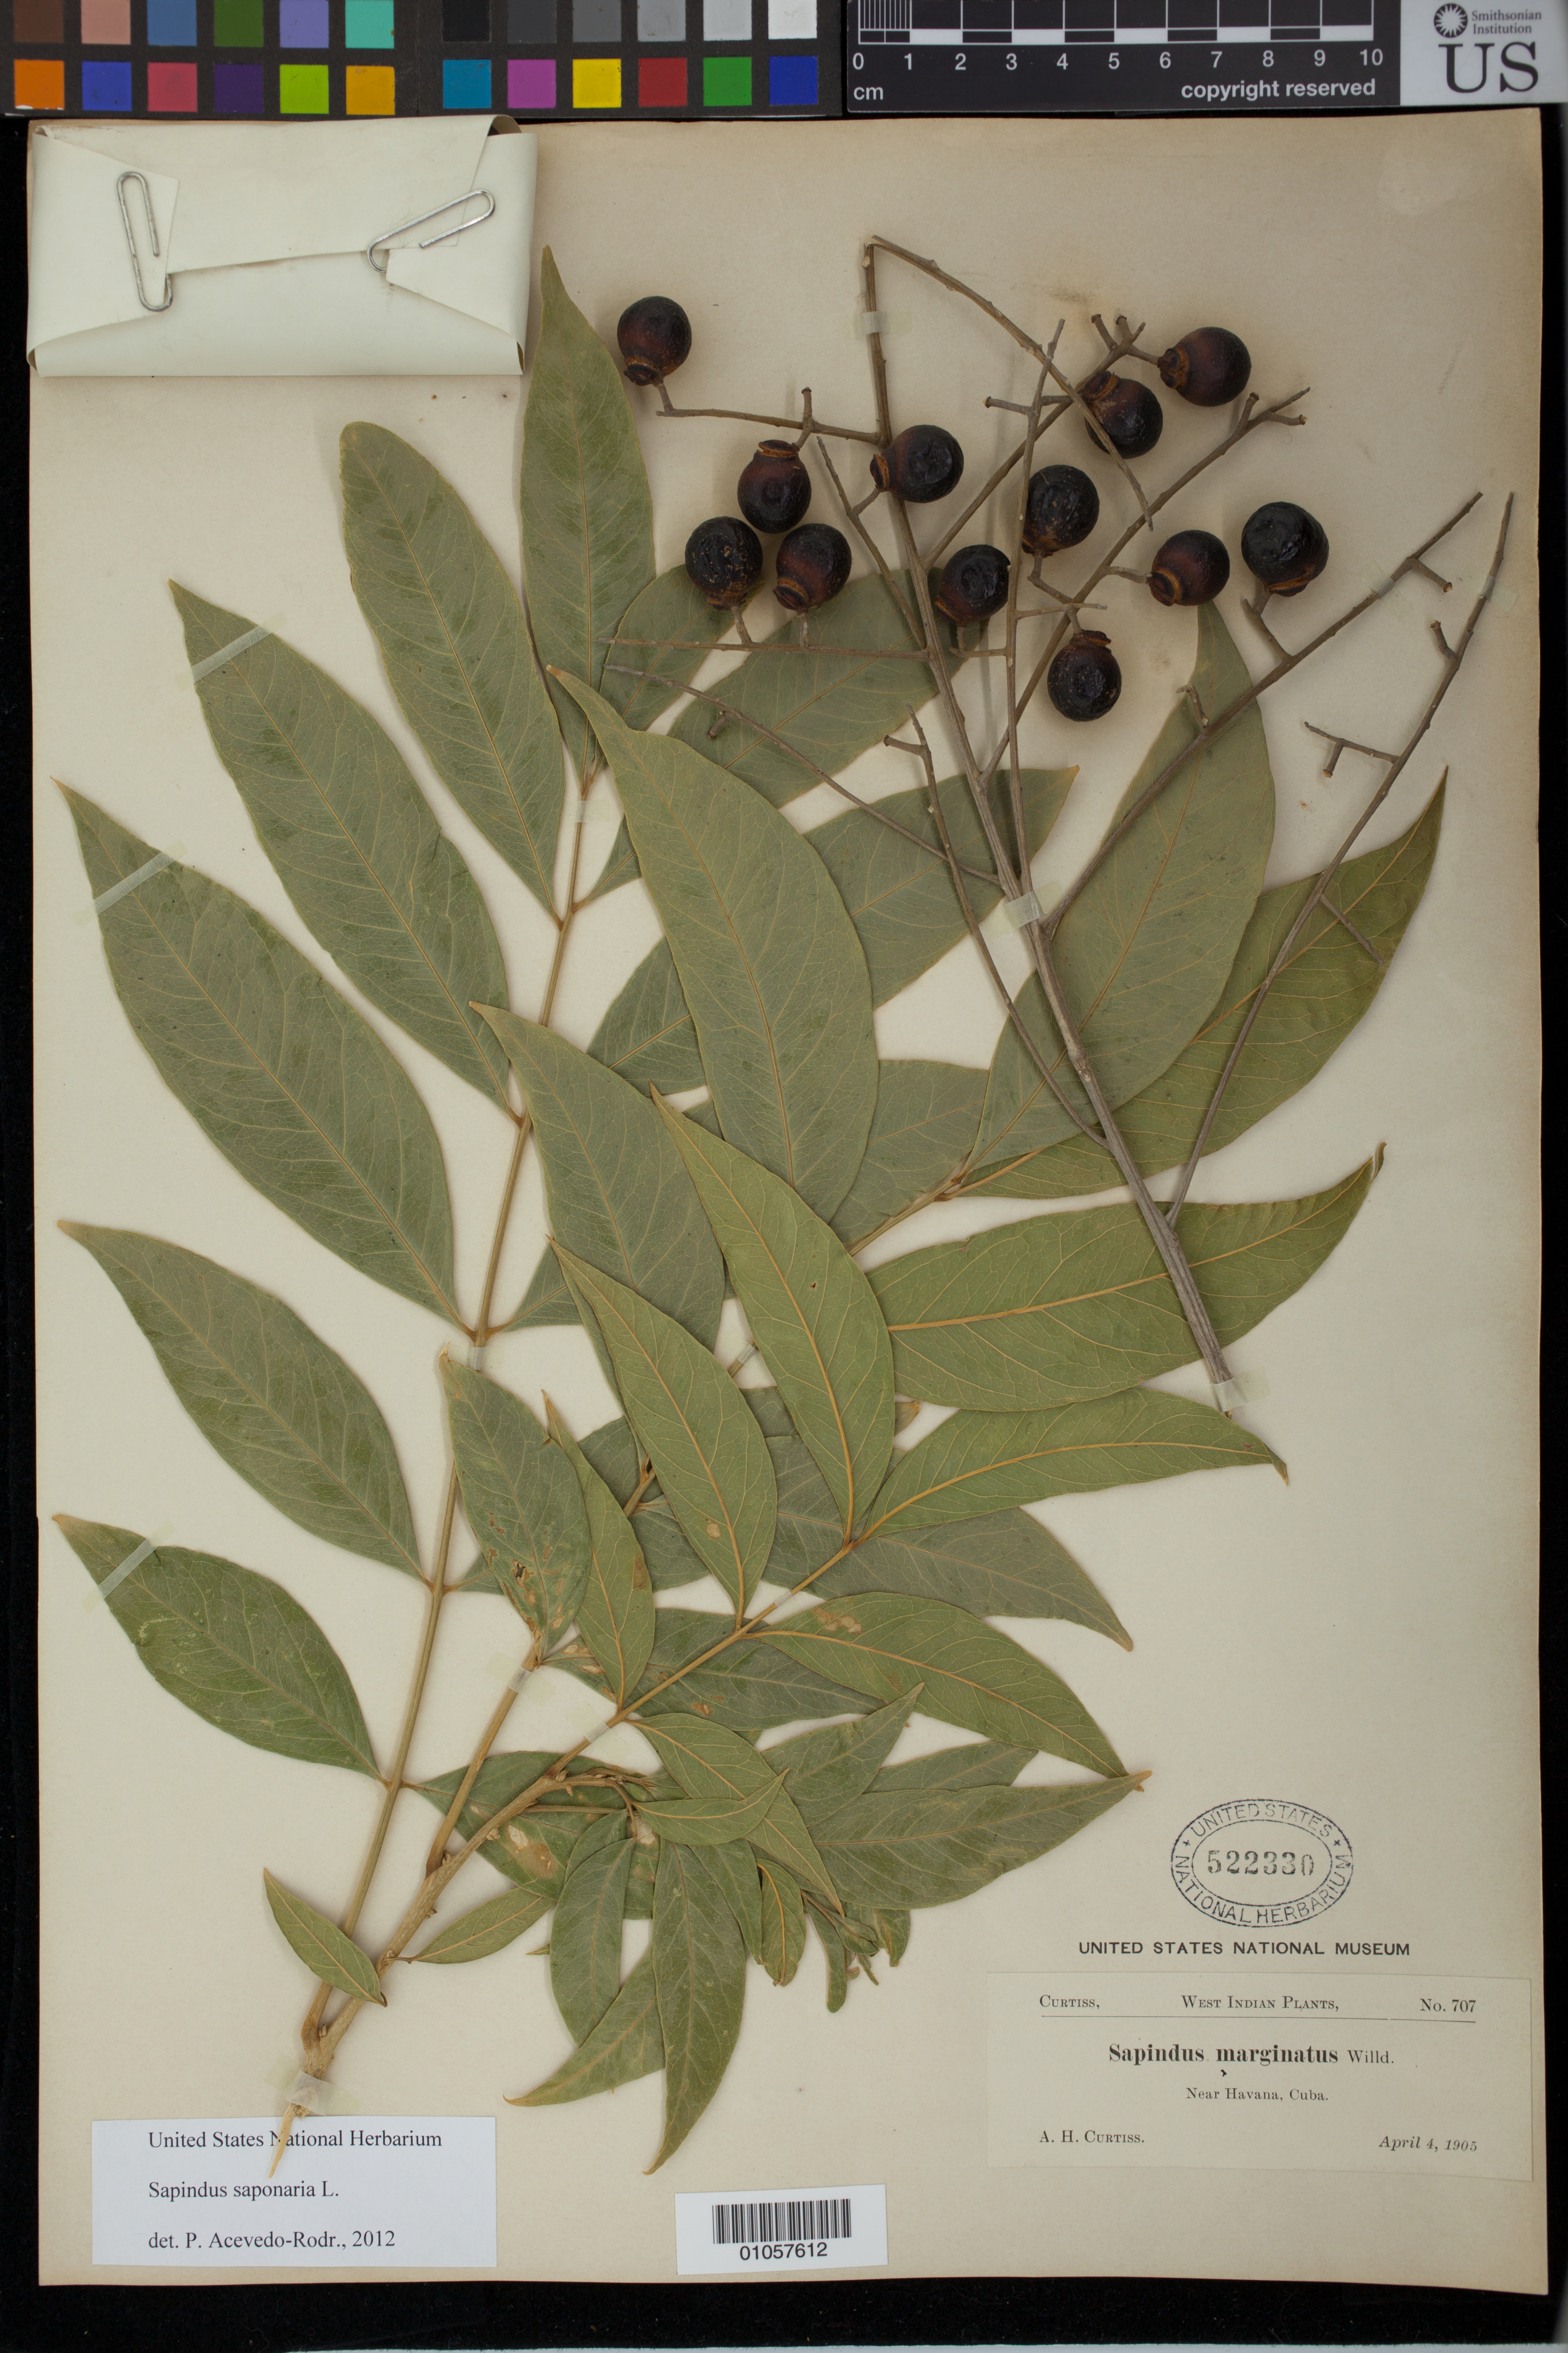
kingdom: Plantae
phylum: Tracheophyta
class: Magnoliopsida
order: Sapindales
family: Sapindaceae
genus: Sapindus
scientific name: Sapindus saponaria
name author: L.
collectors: A. H. Curtiss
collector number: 707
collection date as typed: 04 Apr 1905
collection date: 1905-04-04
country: Cuba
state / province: La Habana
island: Cuba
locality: Havana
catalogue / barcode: US 522330